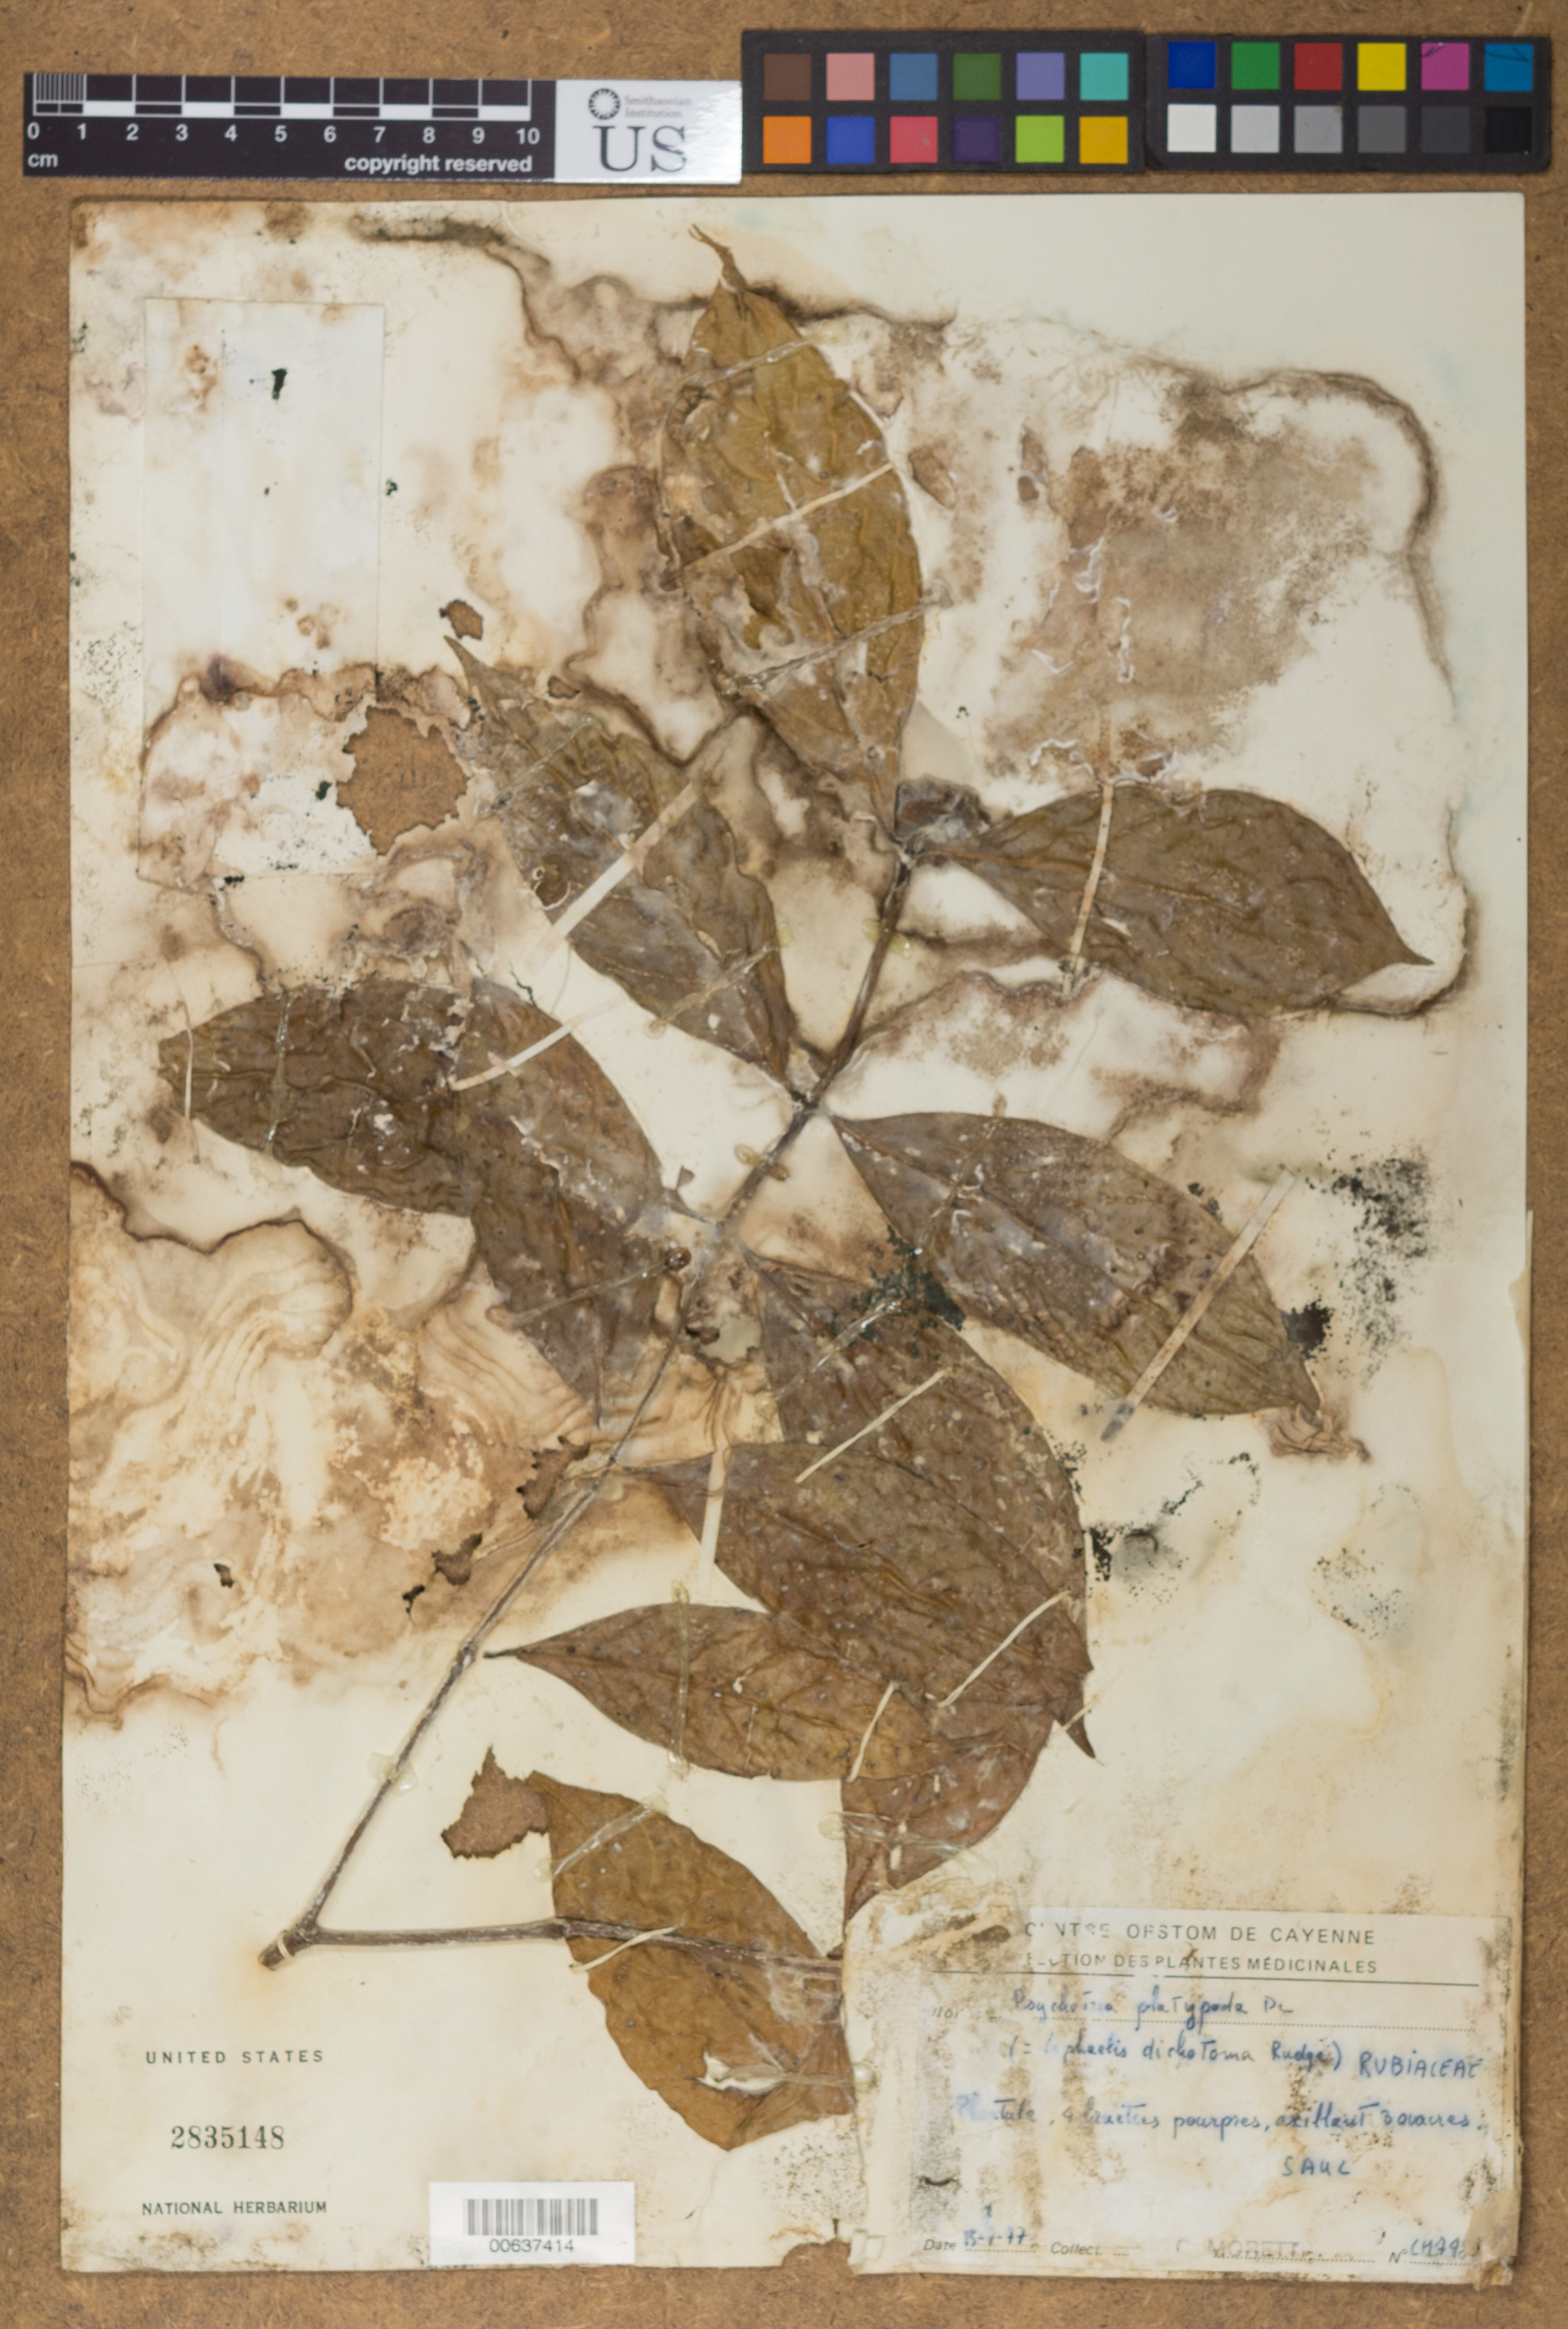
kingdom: Plantae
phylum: Tracheophyta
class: Magnoliopsida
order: Gentianales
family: Rubiaceae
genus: Psychotria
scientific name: Psychotria platypoda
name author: DC.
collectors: C. Moretti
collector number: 798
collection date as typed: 13-Jul-77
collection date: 1977-07-13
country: French Guiana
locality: Saül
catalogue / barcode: US 2835148